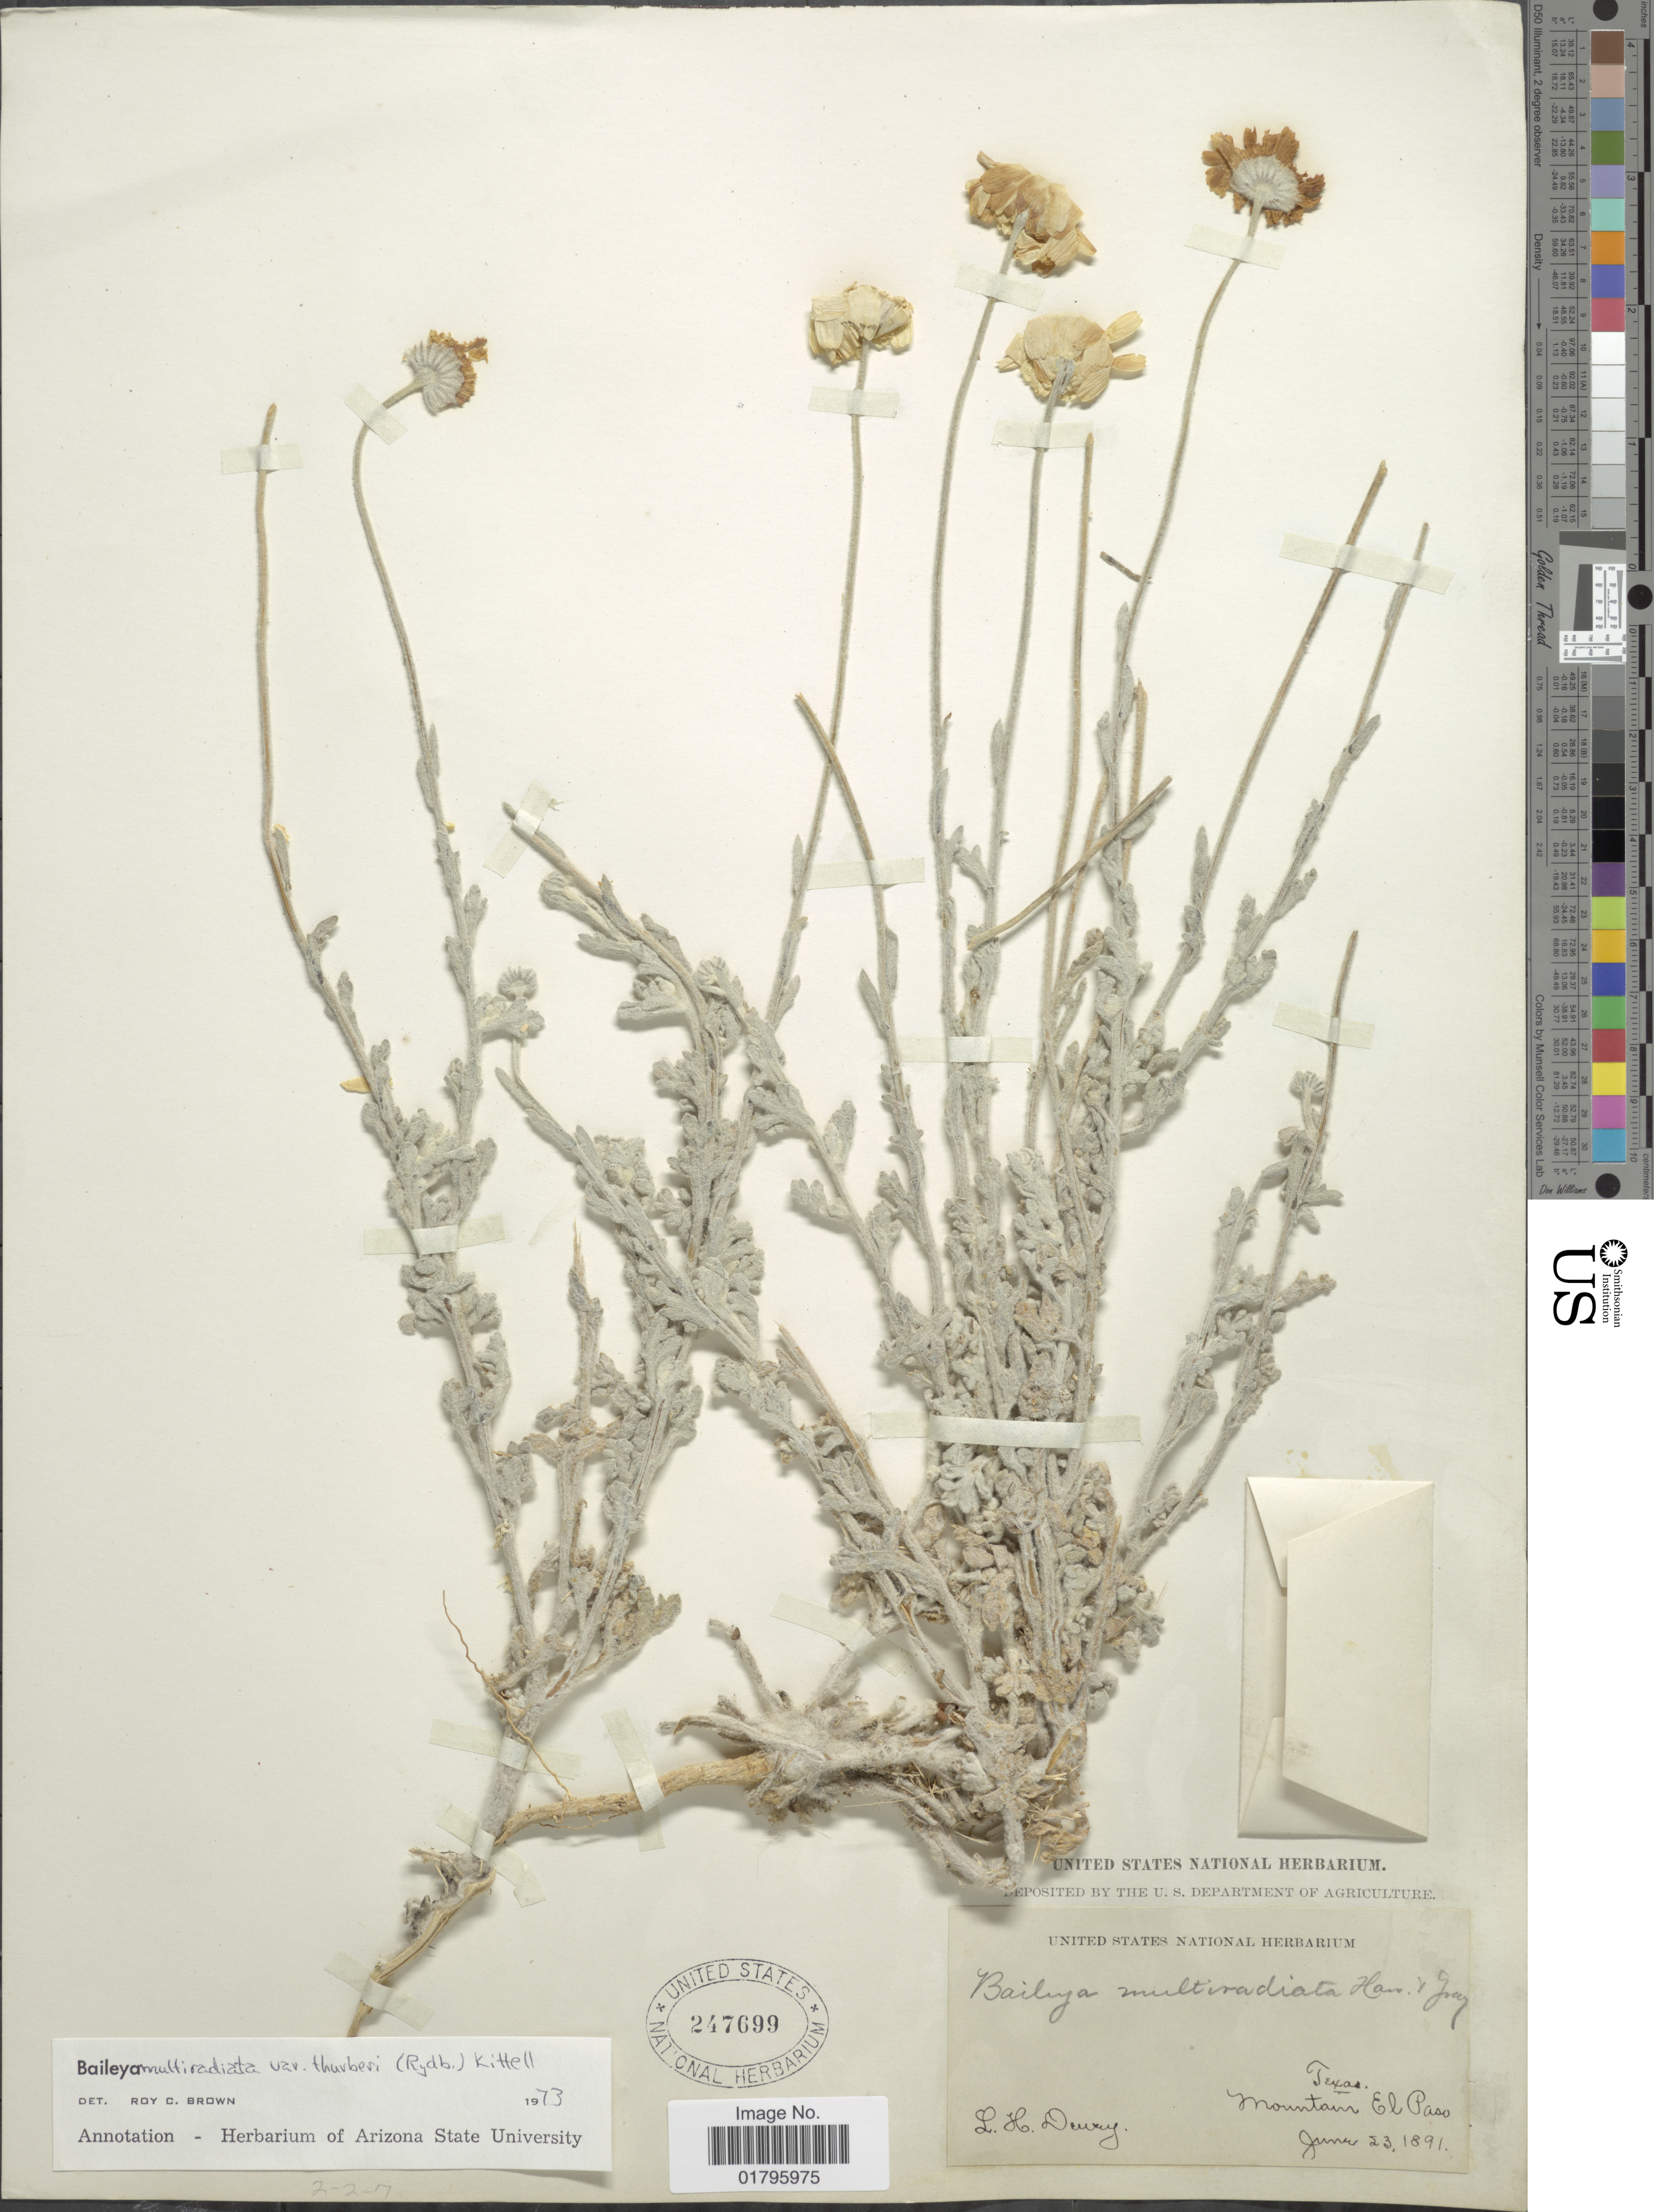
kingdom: Plantae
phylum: Tracheophyta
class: Magnoliopsida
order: Asterales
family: Asteraceae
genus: Baileya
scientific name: Baileya multiradiata var. thurberi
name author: (Rydb.) Kittell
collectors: L. H. Dewey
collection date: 1891-06-23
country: United States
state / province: Texas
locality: Mountain El Paso, Texas.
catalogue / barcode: US 247699